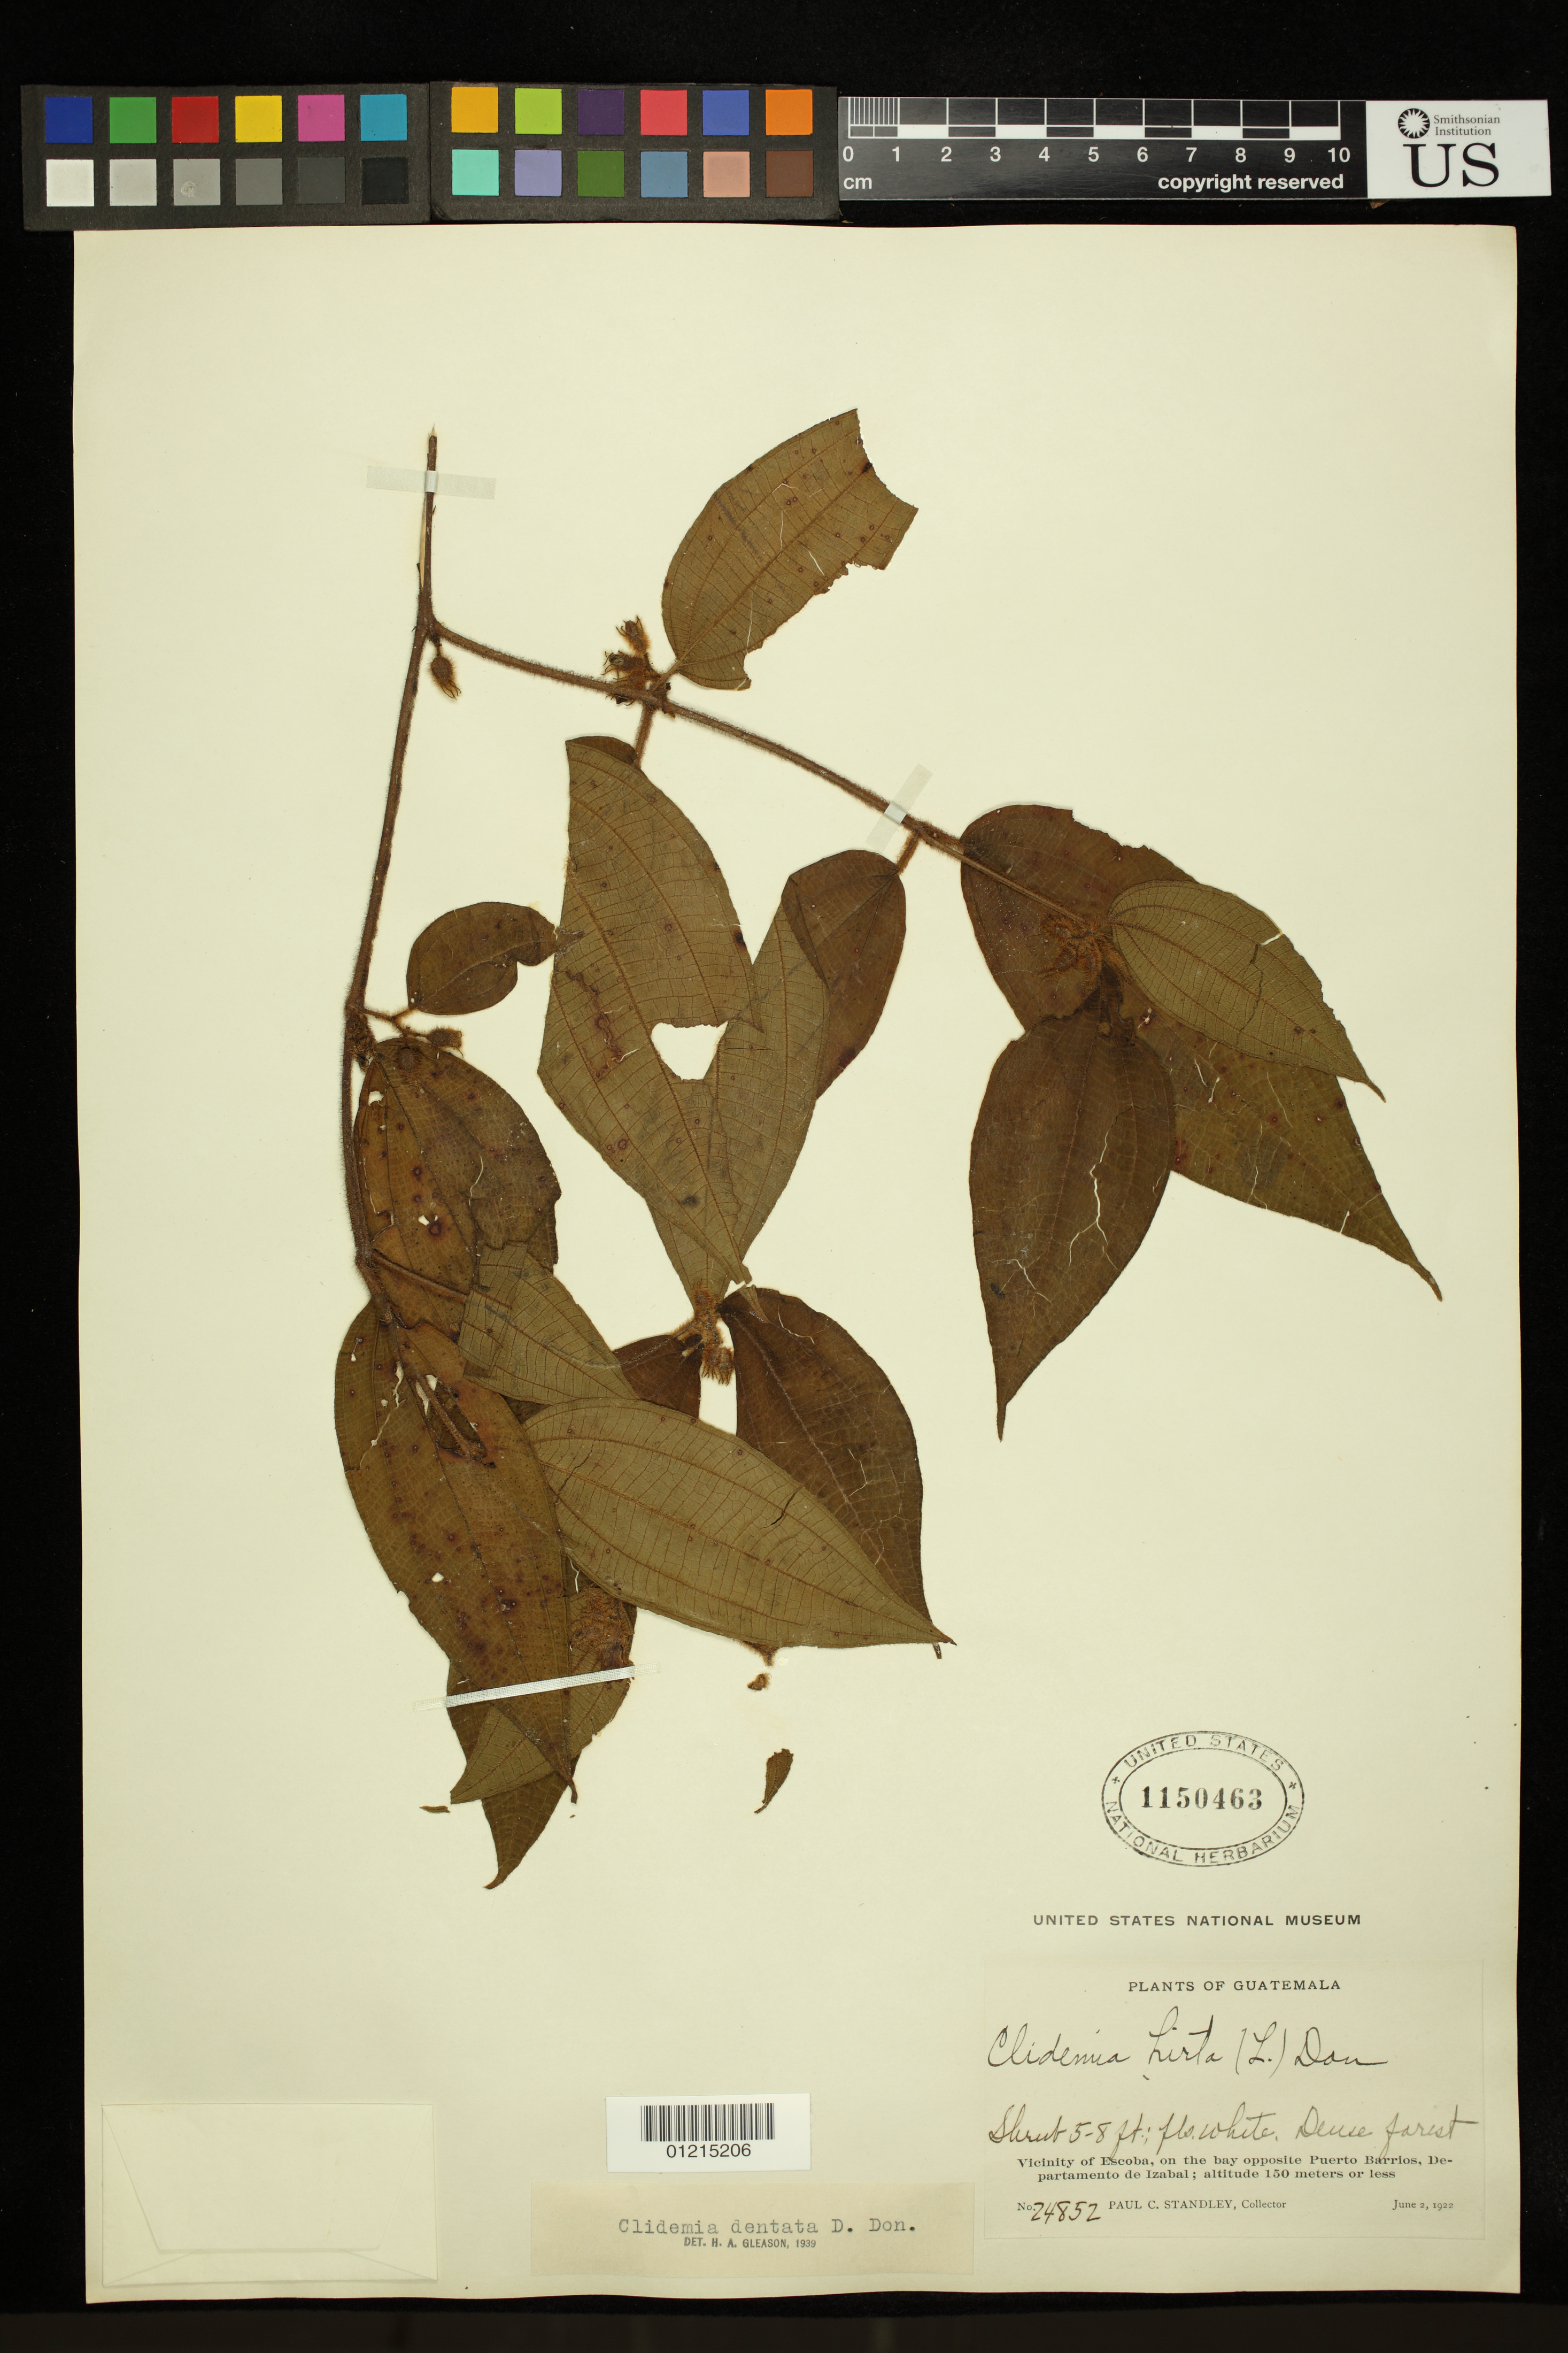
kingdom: Plantae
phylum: Tracheophyta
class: Magnoliopsida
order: Myrtales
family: Melastomataceae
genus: Clidemia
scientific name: Clidemia dentata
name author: D. Don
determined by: Gleason, H. A.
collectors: P. C. Standley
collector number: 24852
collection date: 1922-06-02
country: Guatemala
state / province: Izabal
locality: Vicinity of Escoba, on the bay opposite Puerto Barrios.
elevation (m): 150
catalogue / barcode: US 1150463